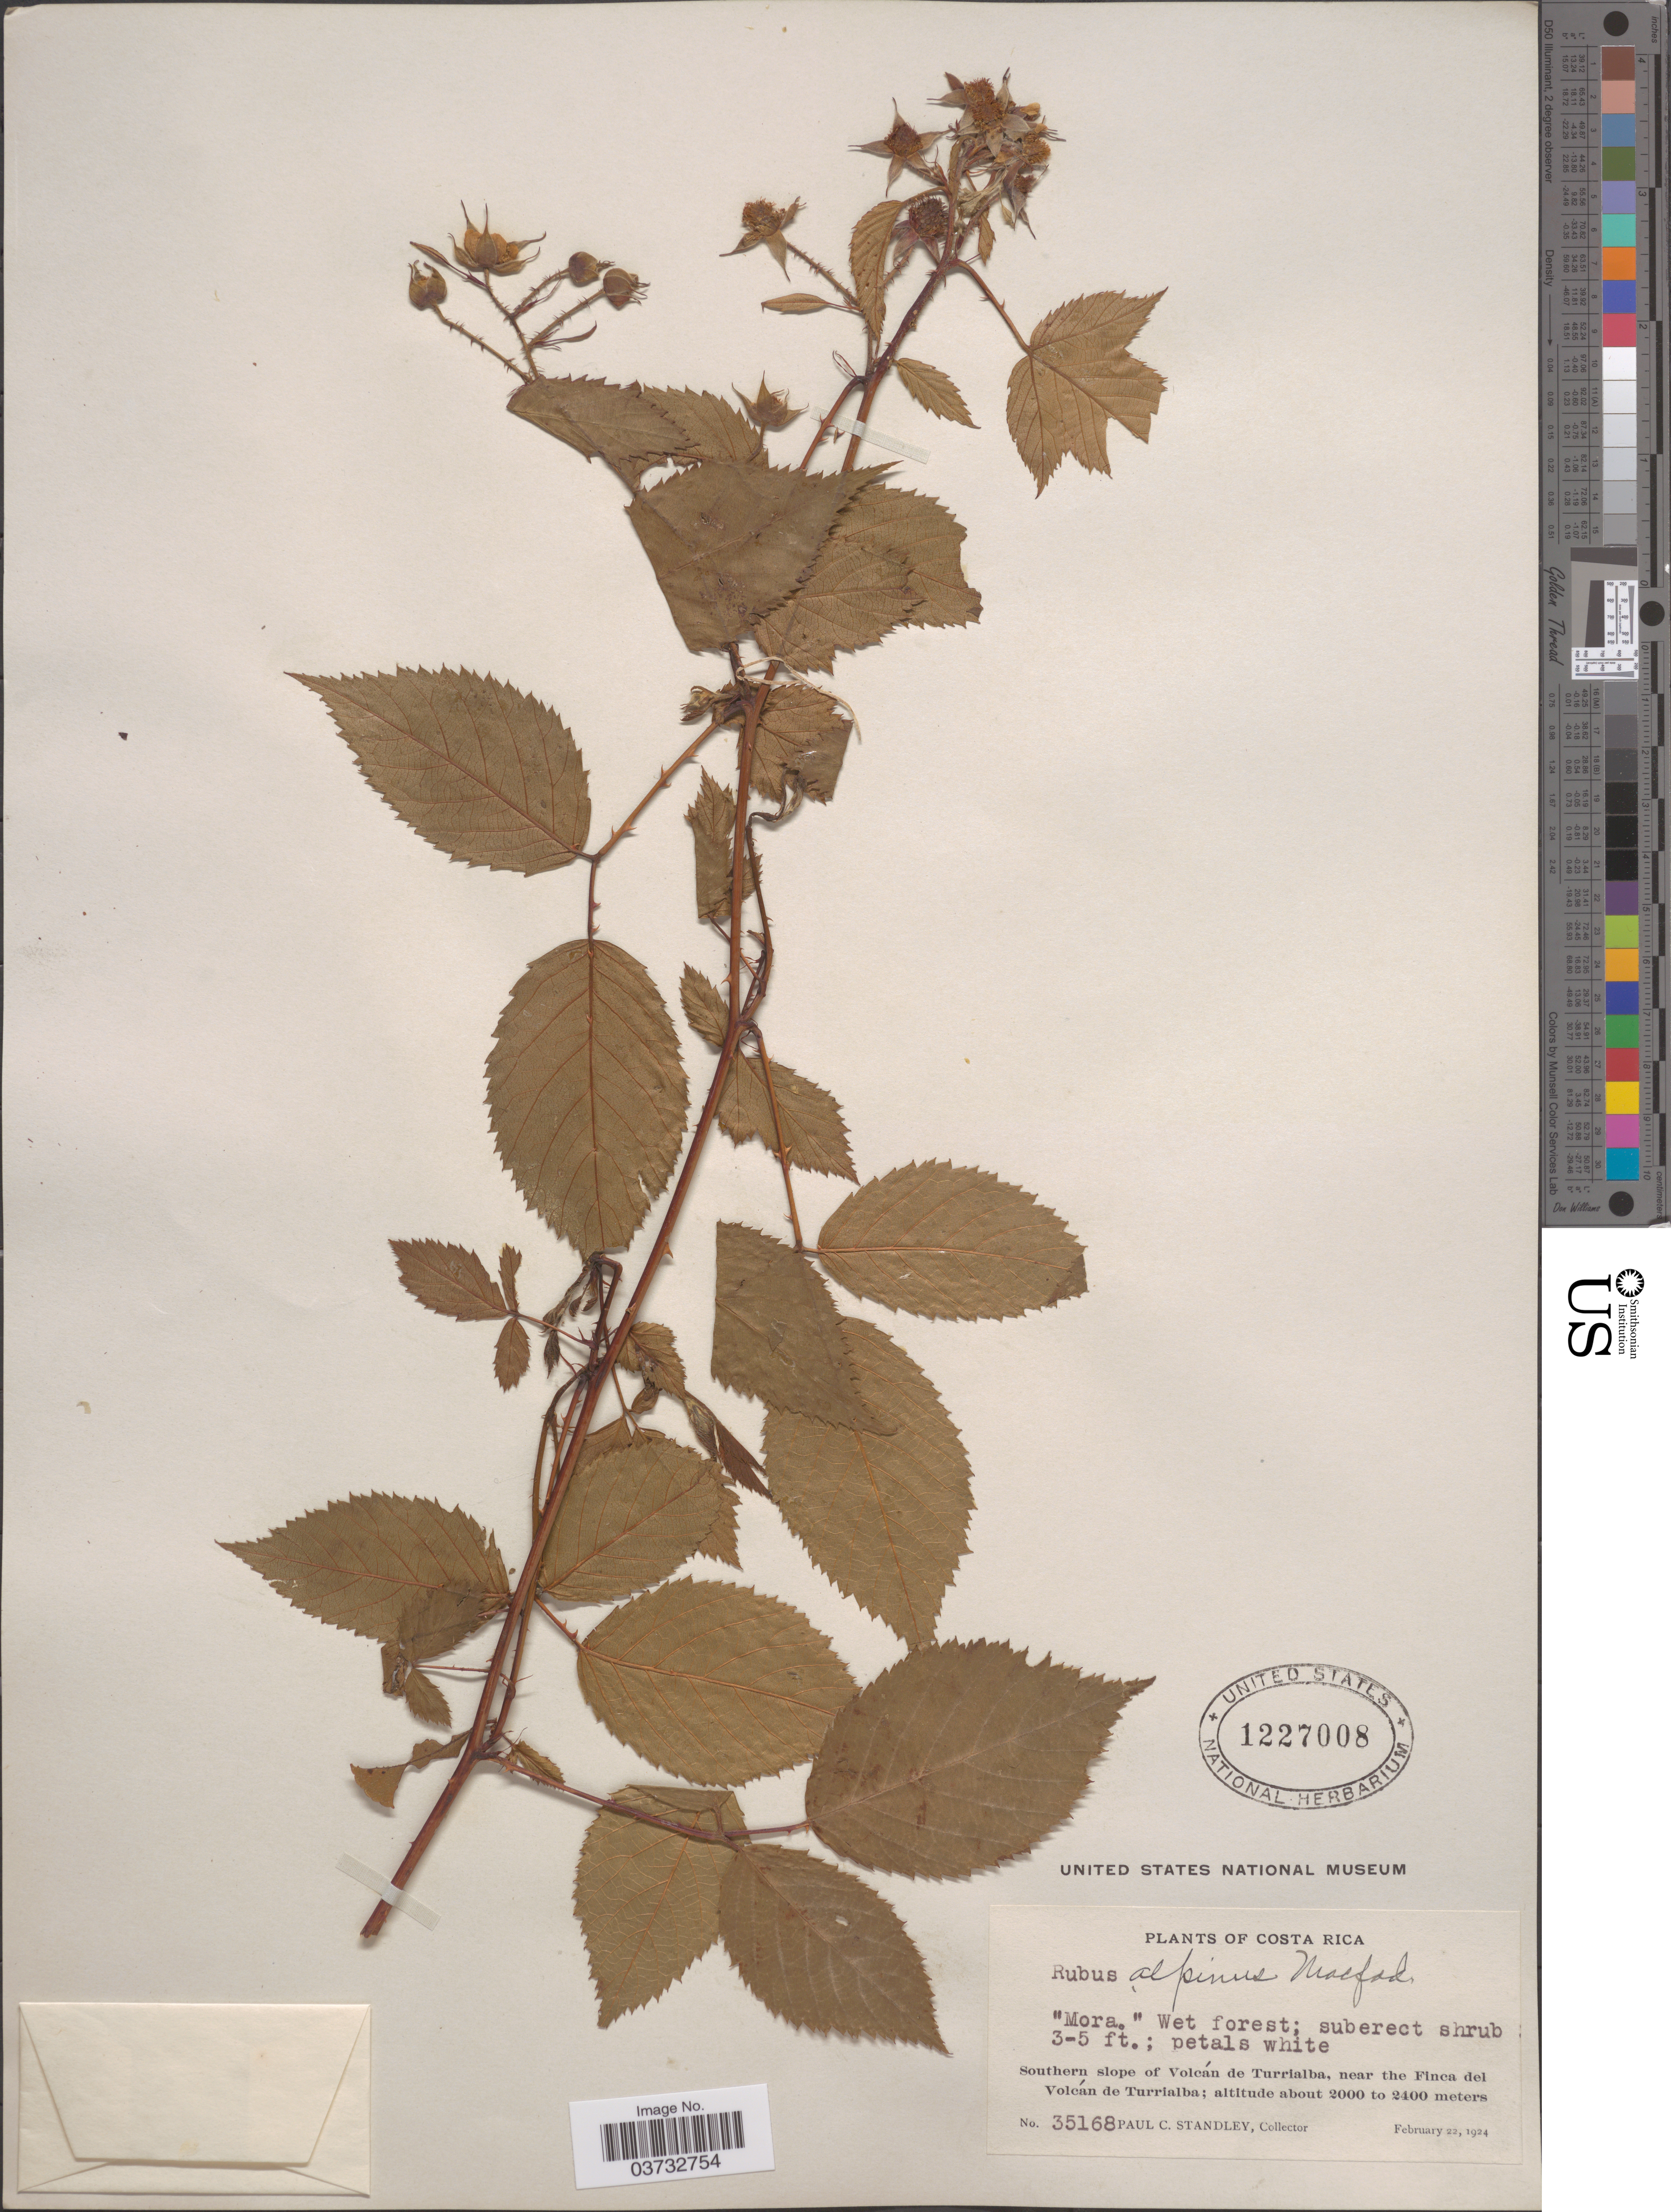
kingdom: Plantae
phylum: Tracheophyta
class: Magnoliopsida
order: Rosales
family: Rosaceae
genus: Rubus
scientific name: Rubus alpinus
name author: Macfad. ex Griseb.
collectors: P. C. Standley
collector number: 35168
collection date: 1924-02-22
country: Costa Rica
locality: Southern slope of Volcán de Turrialba, near the Finca del Volcán de Turrialba.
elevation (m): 2000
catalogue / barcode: US 1227008